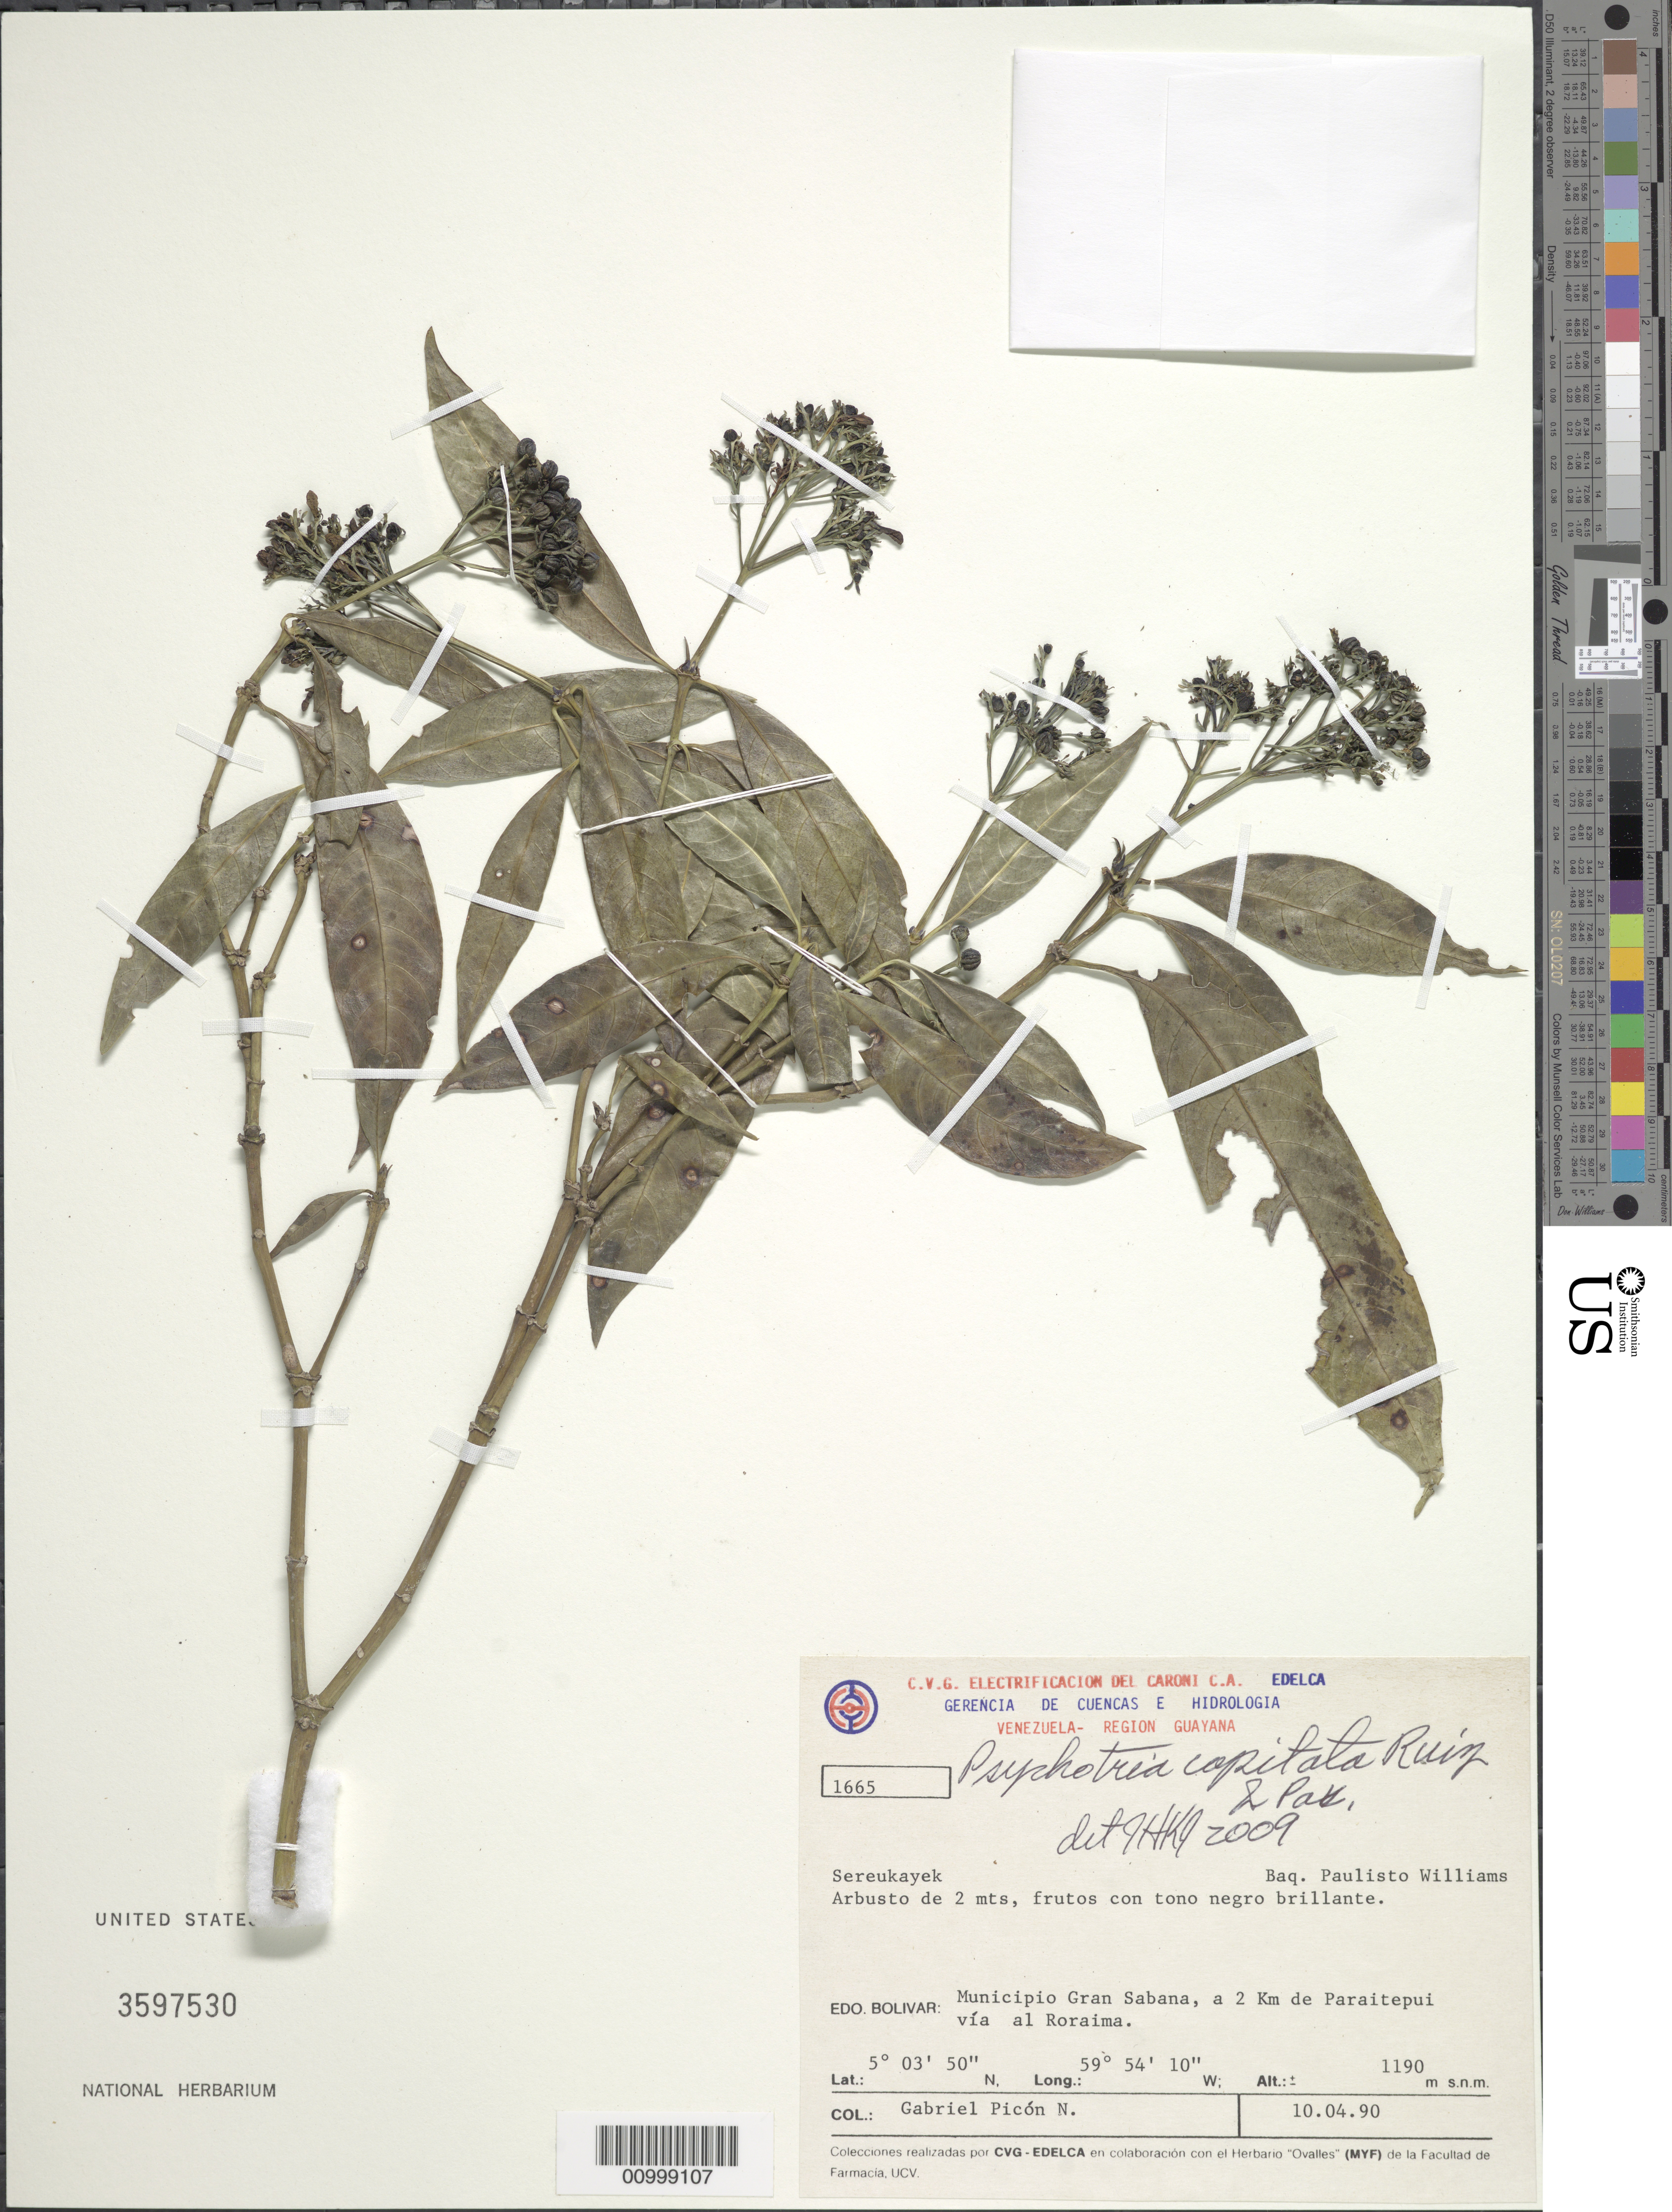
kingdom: Plantae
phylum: Tracheophyta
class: Magnoliopsida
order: Gentianales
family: Rubiaceae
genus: Psychotria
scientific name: Psychotria capitata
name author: Ruiz & Pav.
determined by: Kirkbride, J. H.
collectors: G. Picón Navas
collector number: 1665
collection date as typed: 10-Apr-90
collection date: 1990-04-10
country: Venezuela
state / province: Bolívar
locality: Municipio Gran Sabana, a 2 Km de Paraitepui via al Roraima.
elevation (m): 1190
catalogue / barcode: US 3597530